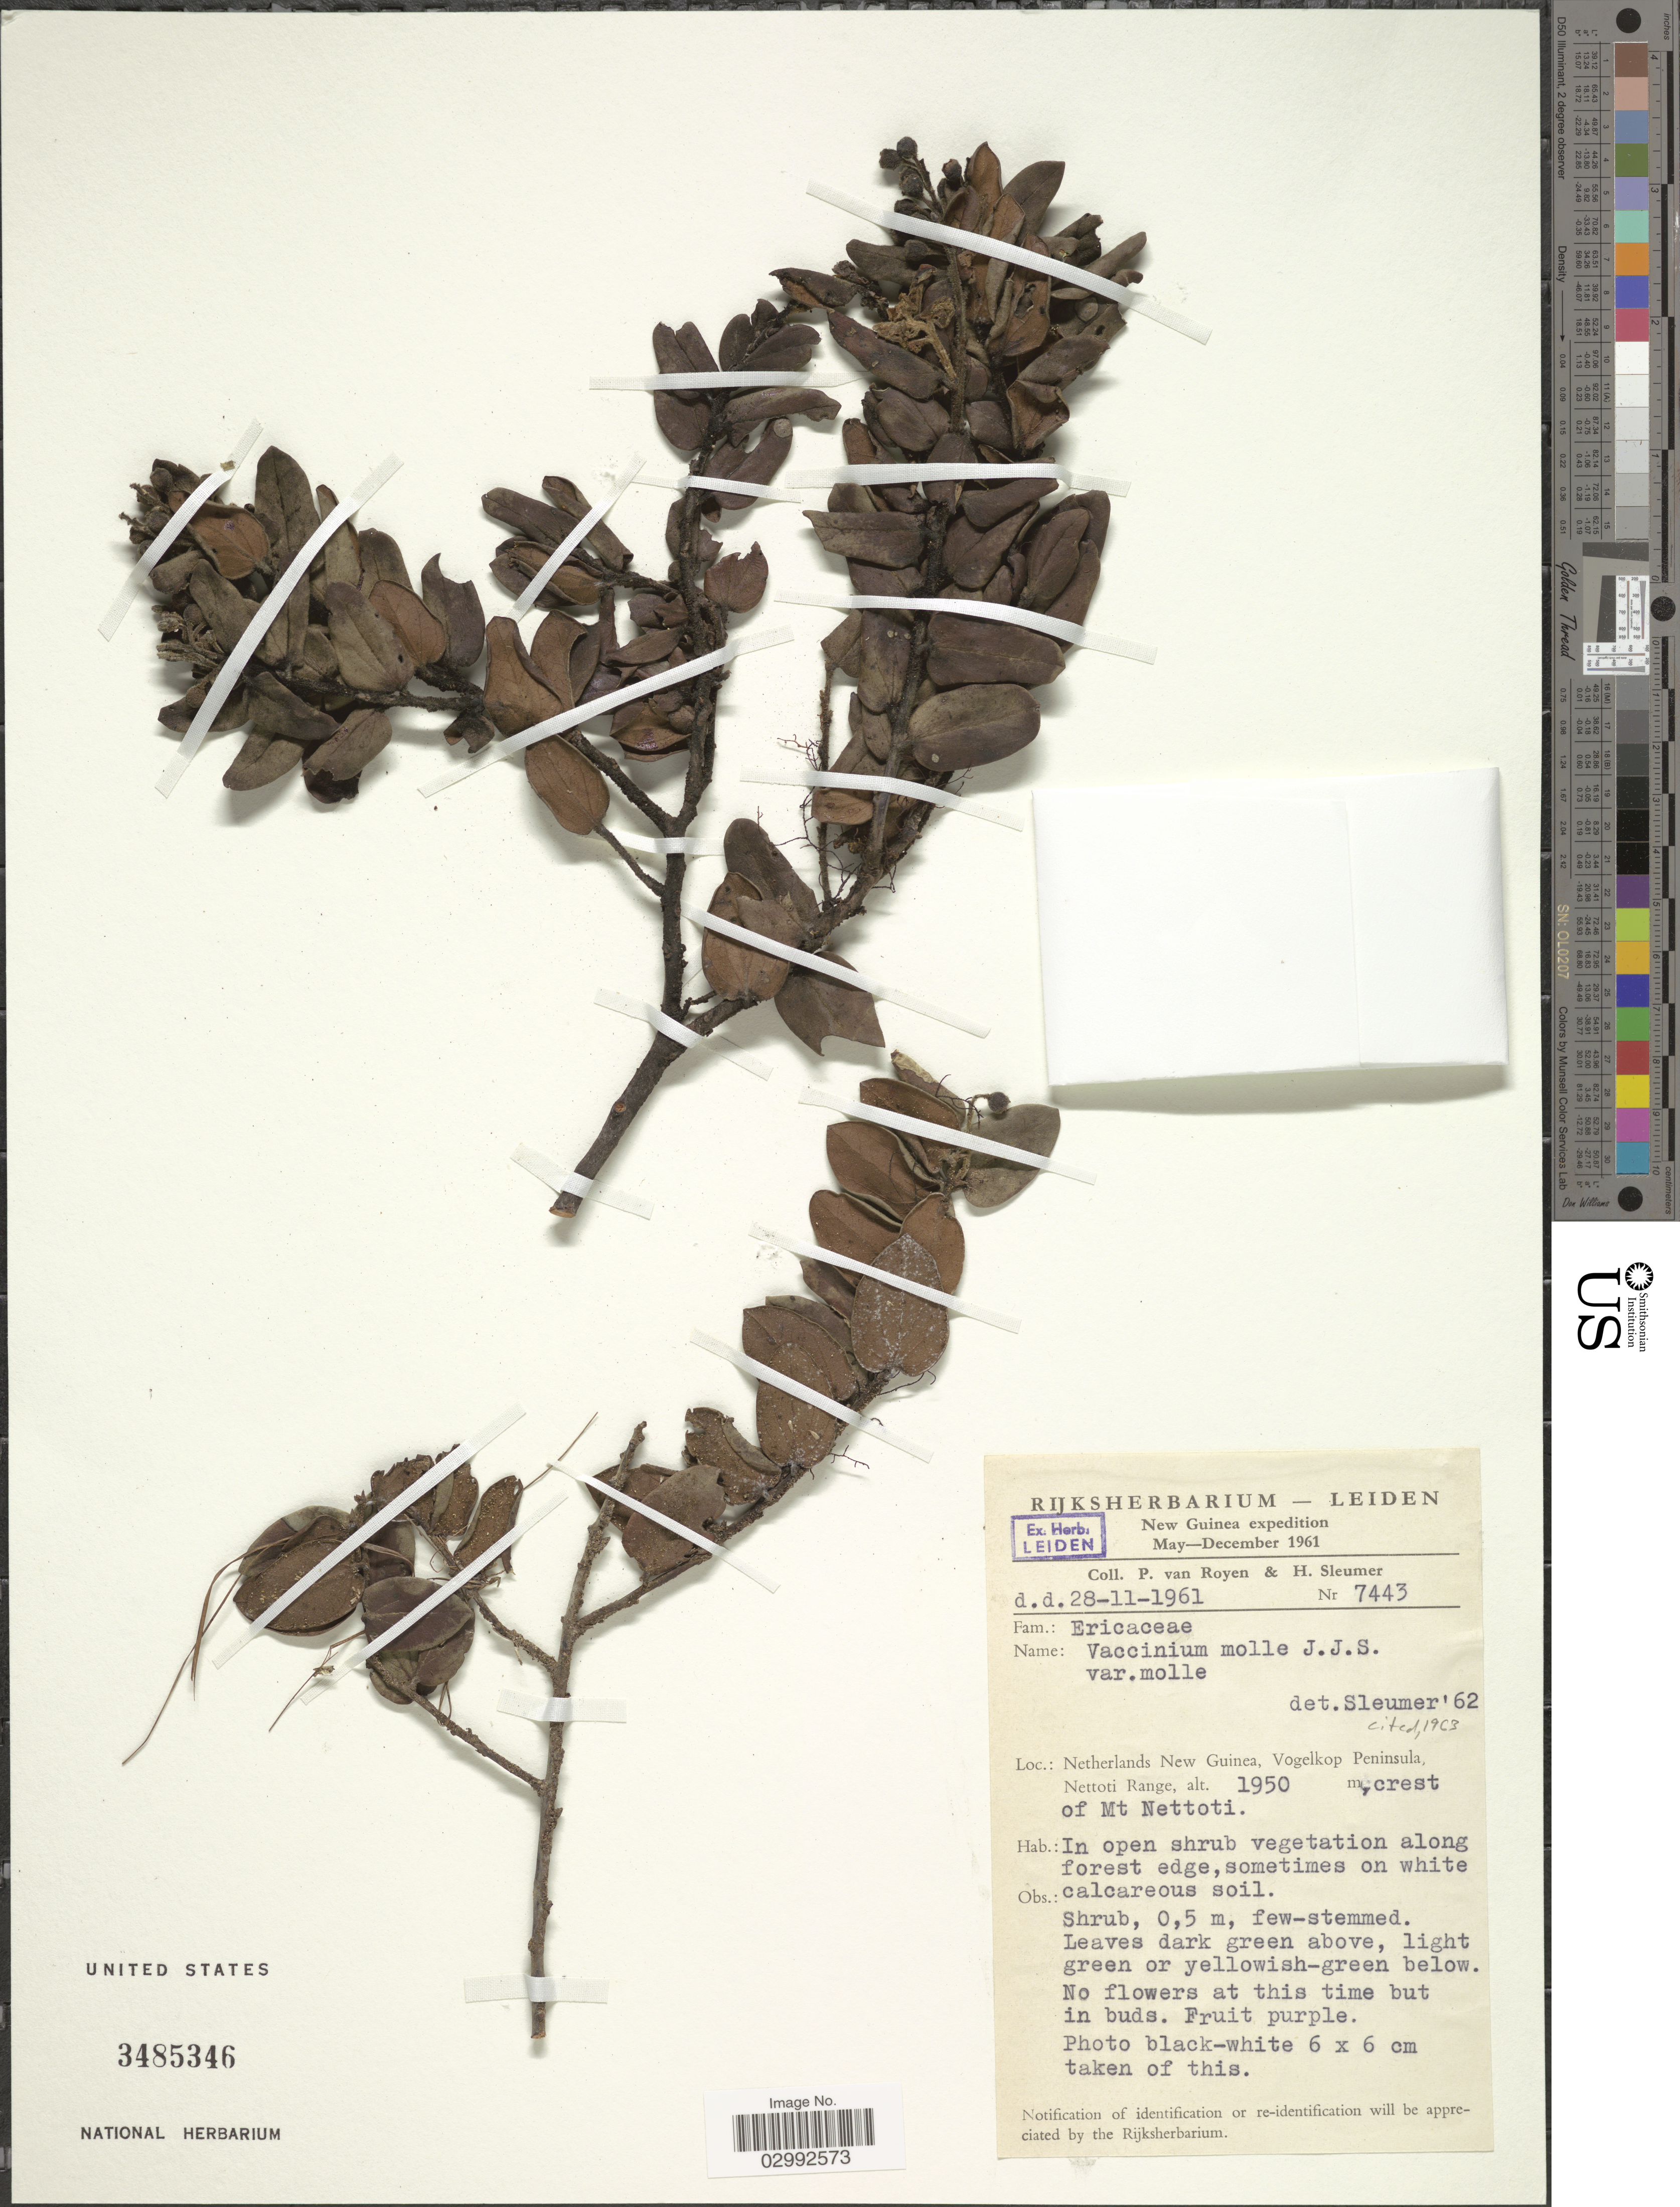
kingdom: Plantae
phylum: Tracheophyta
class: Magnoliopsida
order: Ericales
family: Ericaceae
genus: Vaccinium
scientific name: Vaccinium molle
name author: J.J. Sm.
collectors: P. van Royen & H. O. Sleumer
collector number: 7443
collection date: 1961-11-28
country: Indonesia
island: New Guinea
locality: New Guinea, Netherlands New Guine, Vogelkop Peninsula, Nettoti Range, crest of Mt Nettoti.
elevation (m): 1950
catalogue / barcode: US 3485346